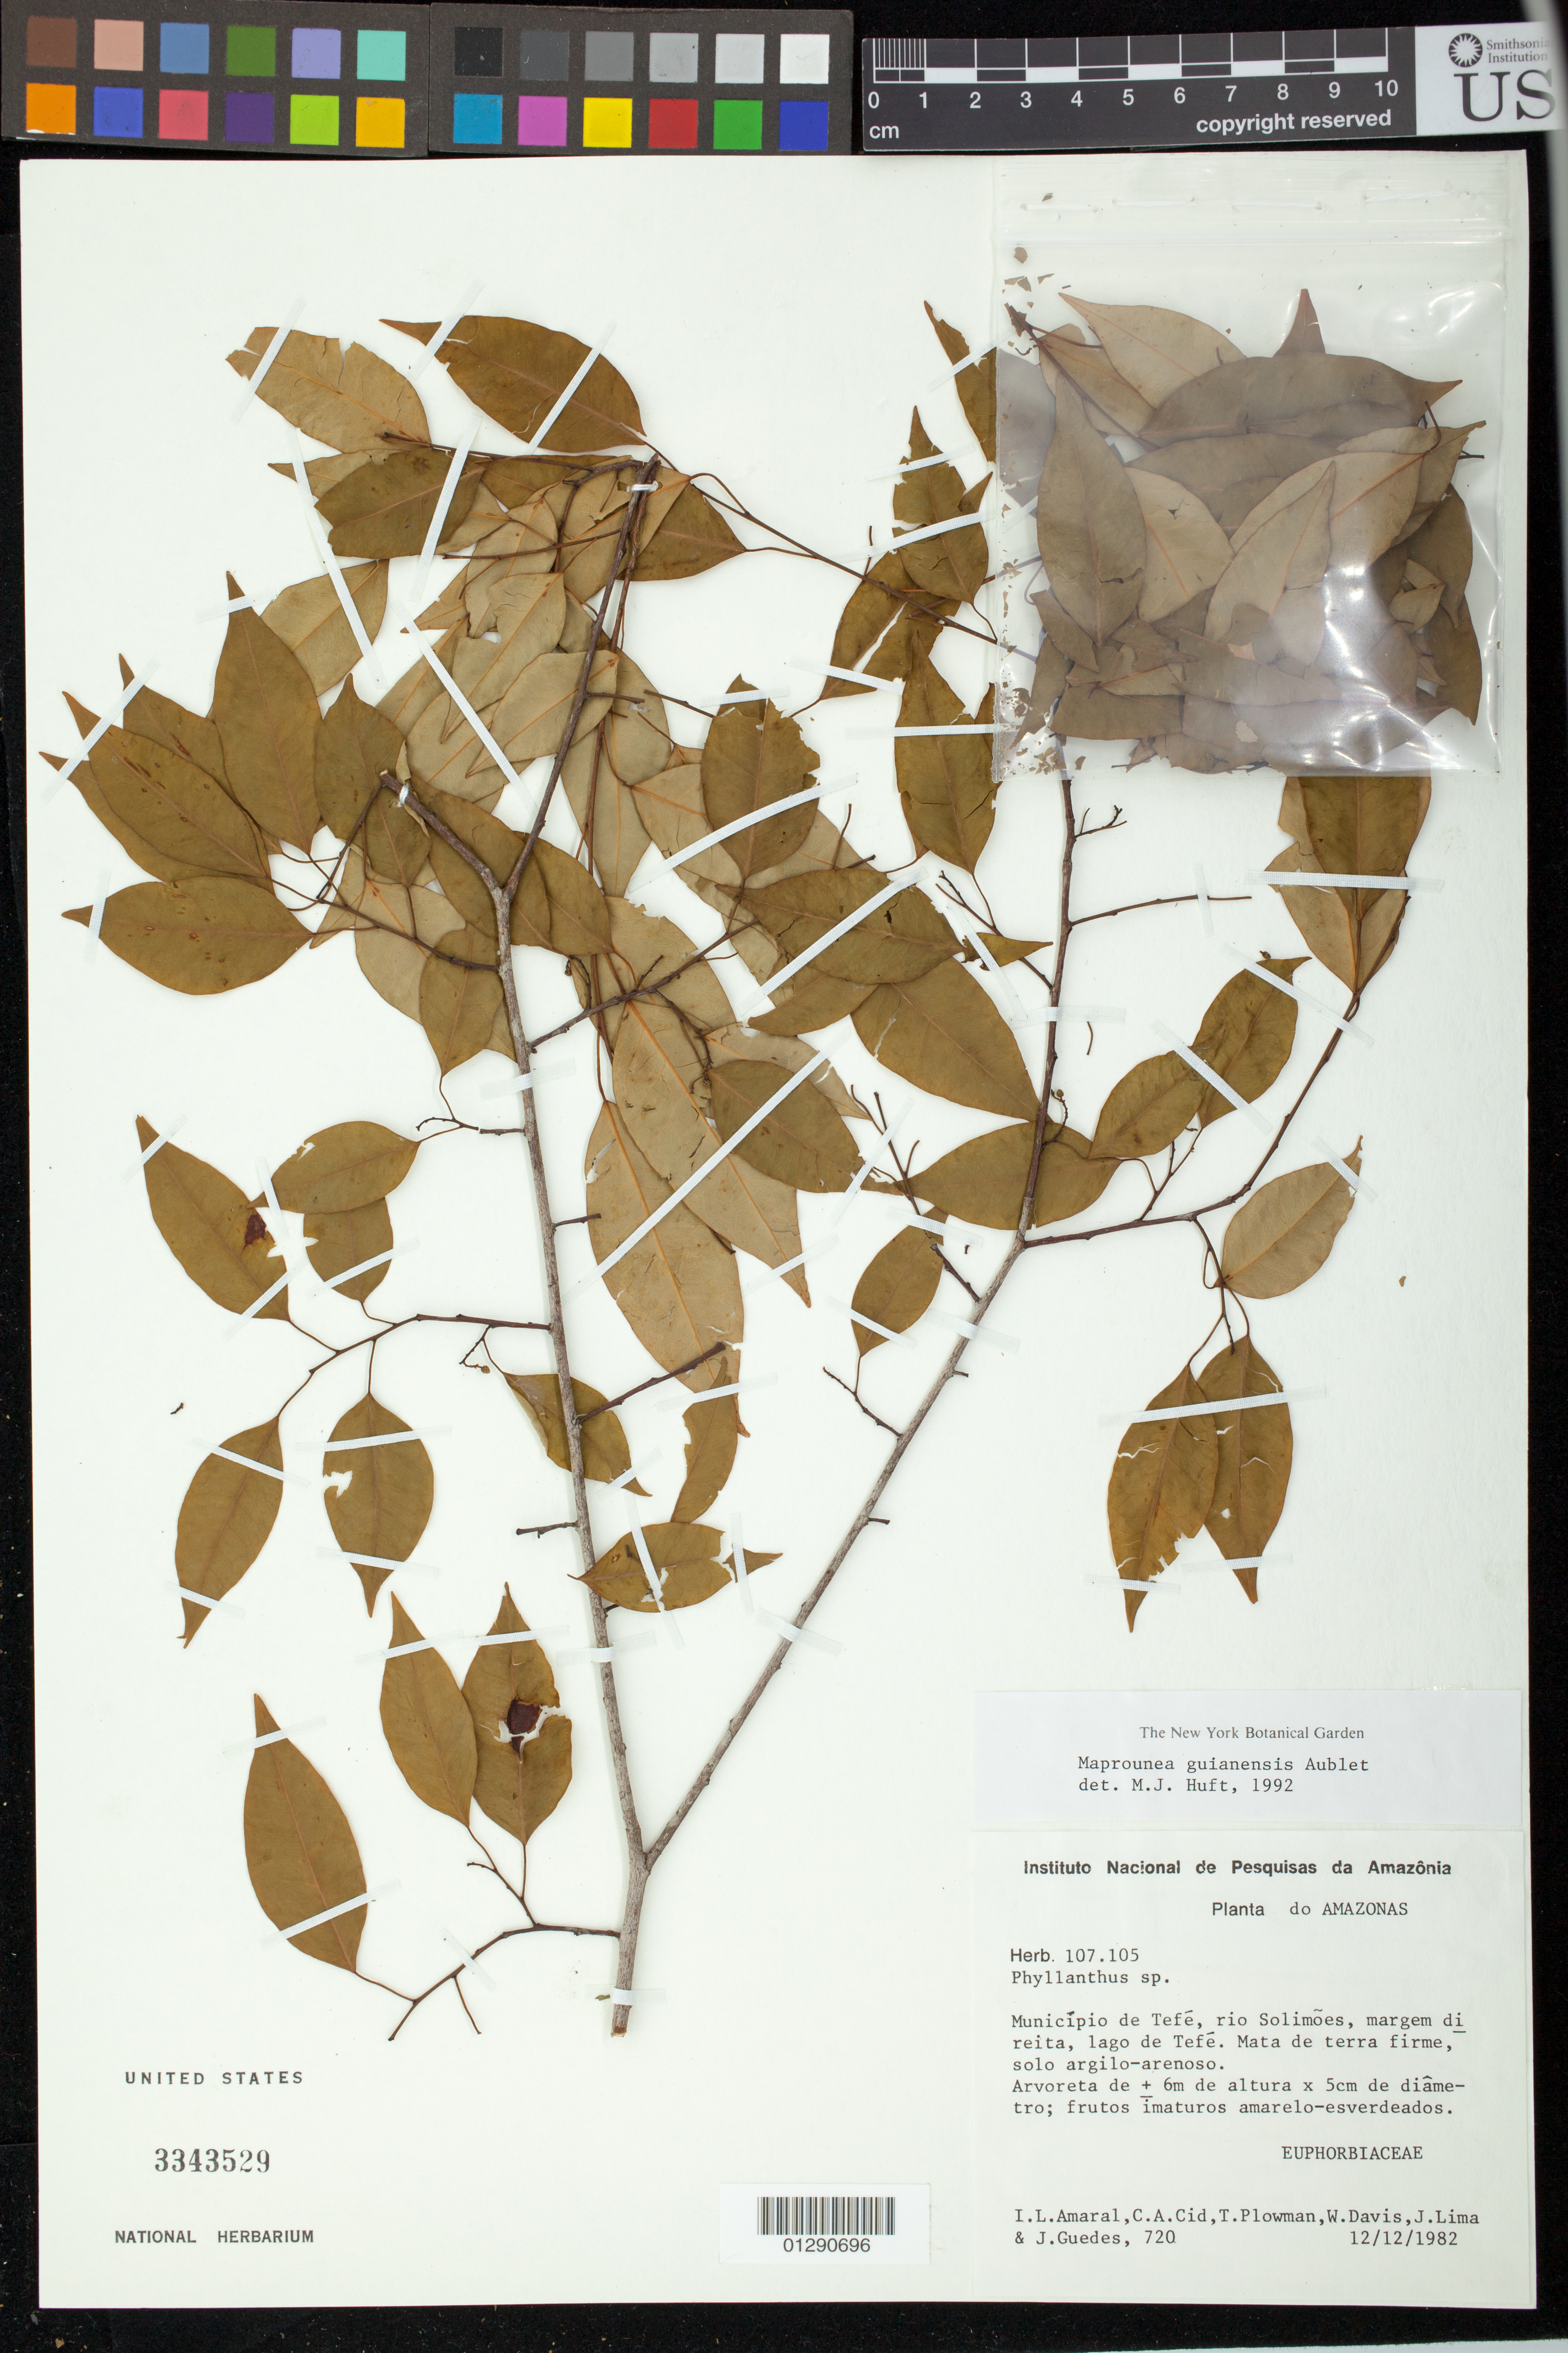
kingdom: Plantae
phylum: Tracheophyta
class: Magnoliopsida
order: Malpighiales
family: Euphorbiaceae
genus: Maprounea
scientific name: Maprounea guianensis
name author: Aubl.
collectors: I. L. Amaral, C. A. Cid Ferreira, T. Plowman, W. Davis, J. Lima & J. Guedes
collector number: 720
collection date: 1982-12-12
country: Brazil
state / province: Amazonas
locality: Municipio de Tefe, rio Solimoes, margem di reita, lago de Tefe.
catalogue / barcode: US 3343529